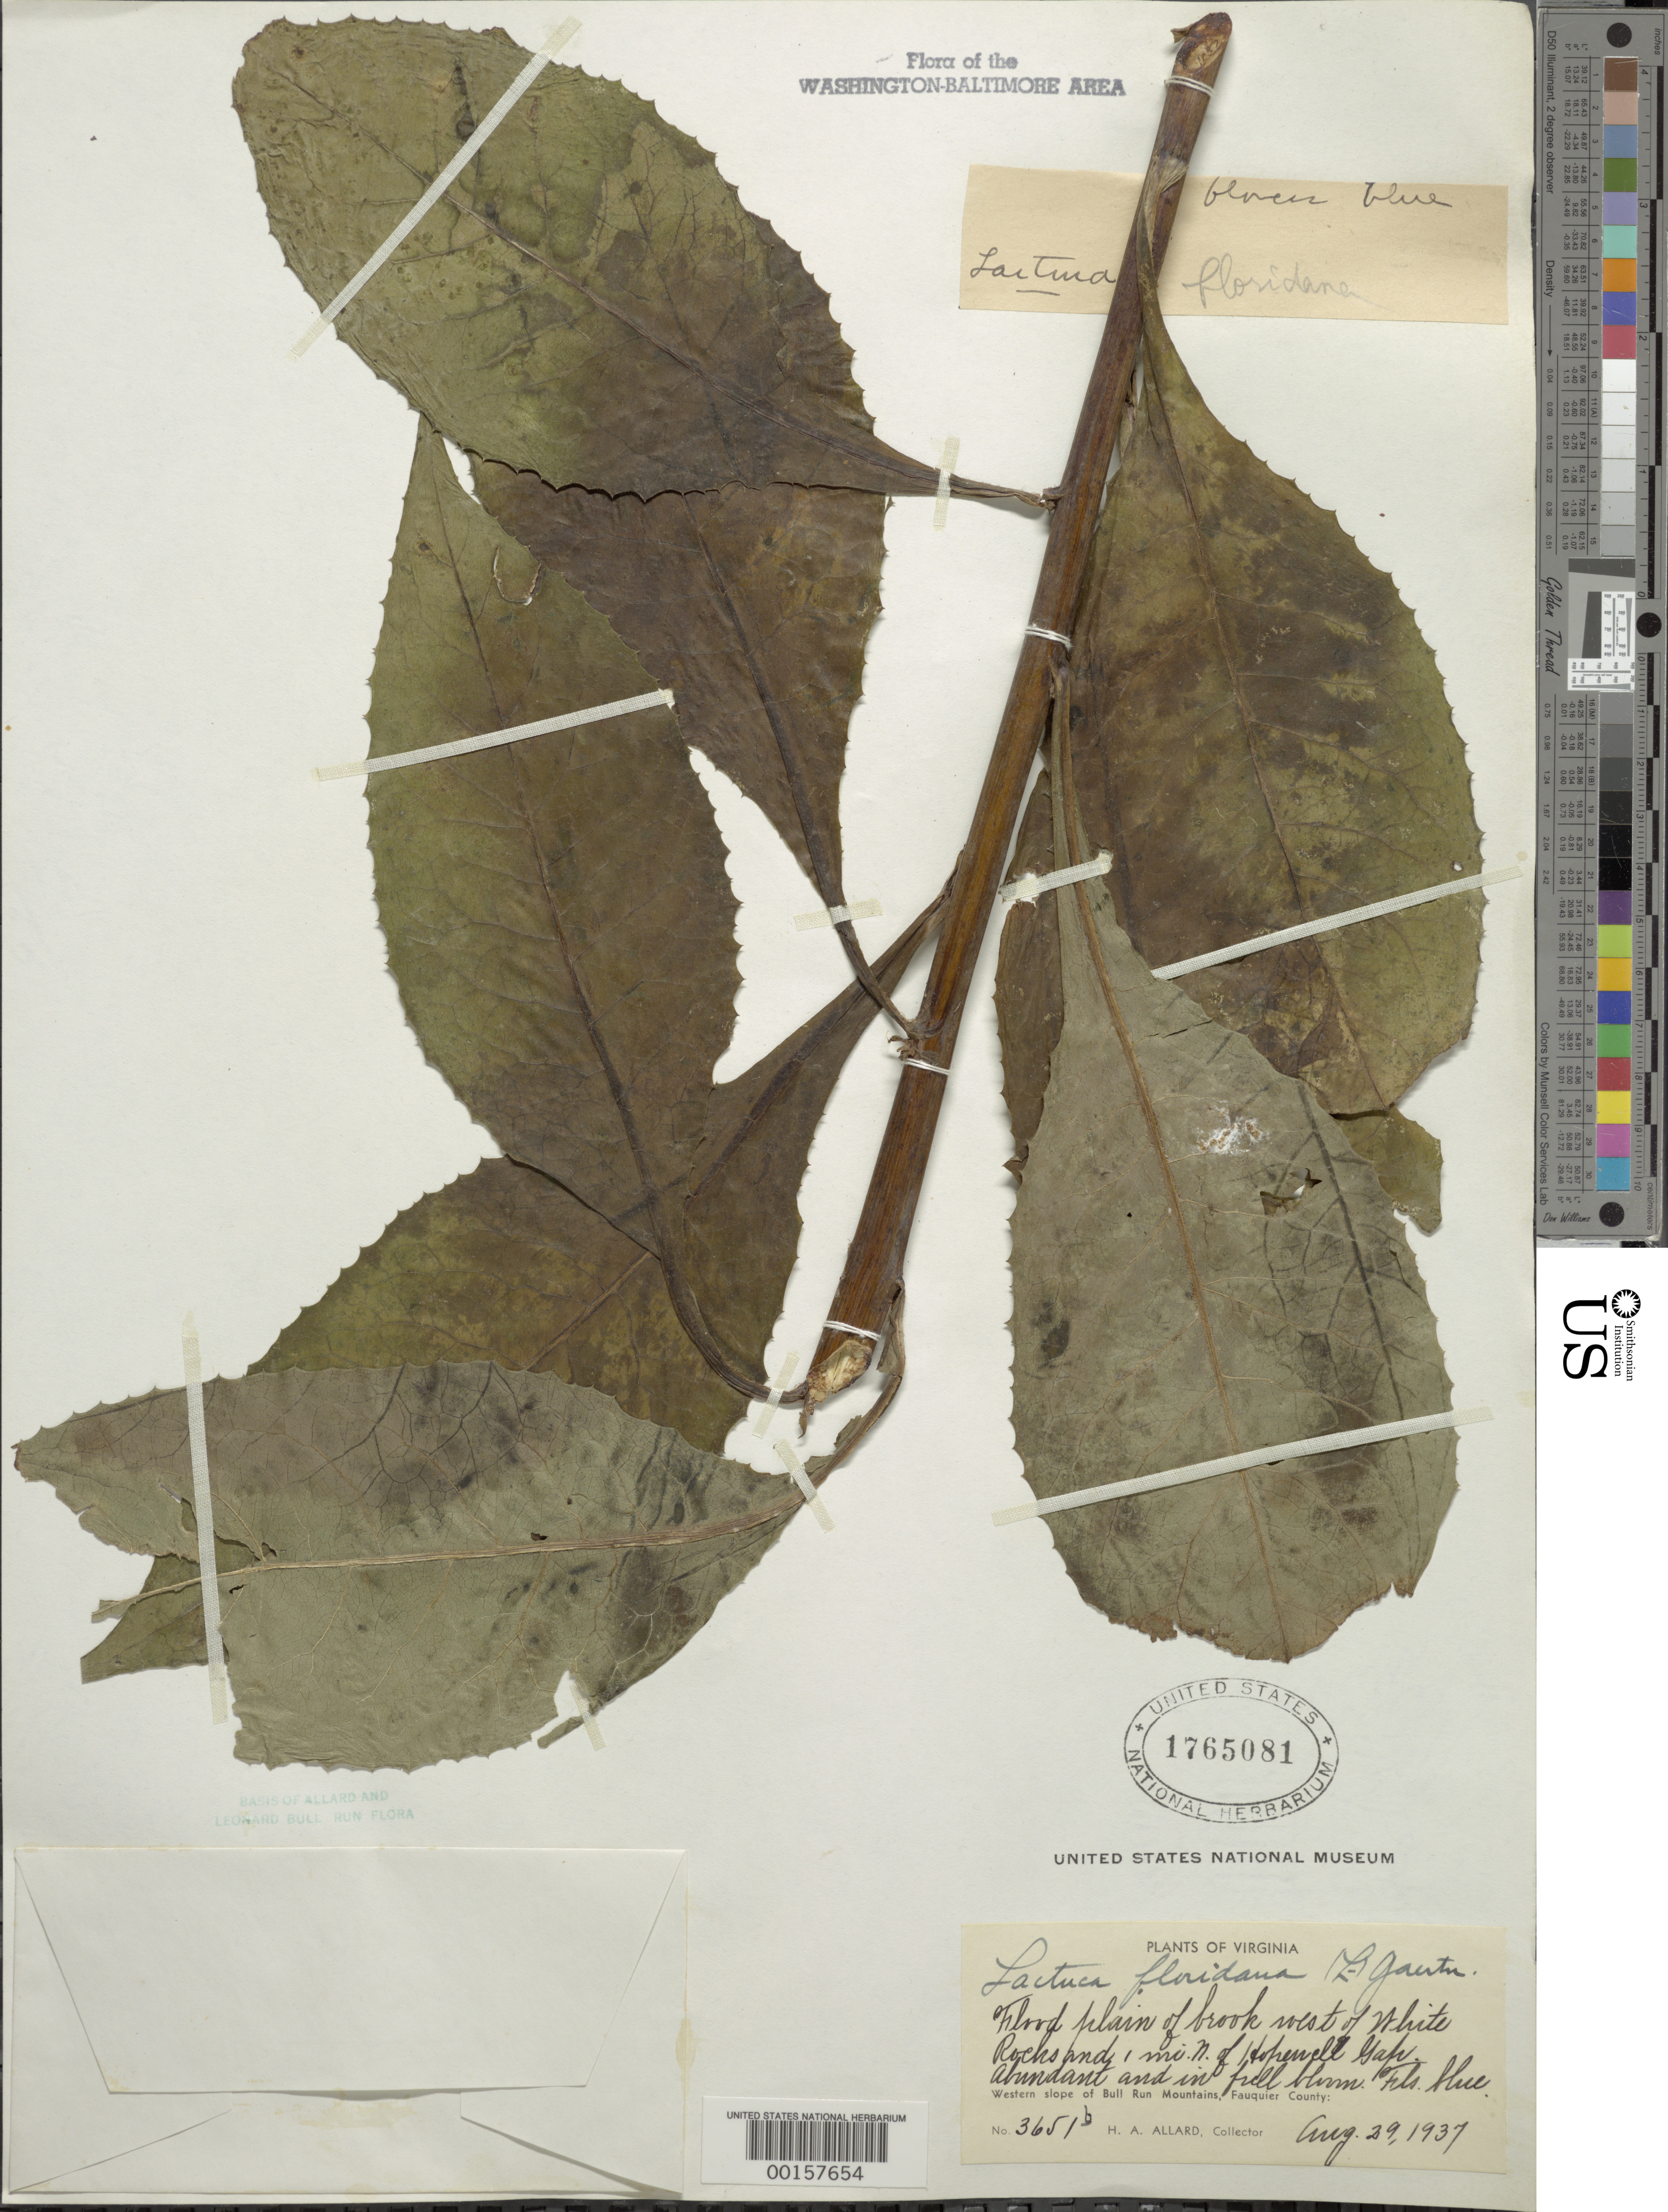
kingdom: Plantae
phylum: Tracheophyta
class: Magnoliopsida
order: Asterales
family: Asteraceae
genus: Lactuca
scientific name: Lactuca floridana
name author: (L.) Gaertn.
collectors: H. A. Allard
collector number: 3651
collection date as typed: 29 Aug 1937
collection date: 1937-08-29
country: United States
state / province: Virginia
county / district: Fauquier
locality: North of Hopewell Gap and west of White Rocks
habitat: Flood plain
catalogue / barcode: US 1765081